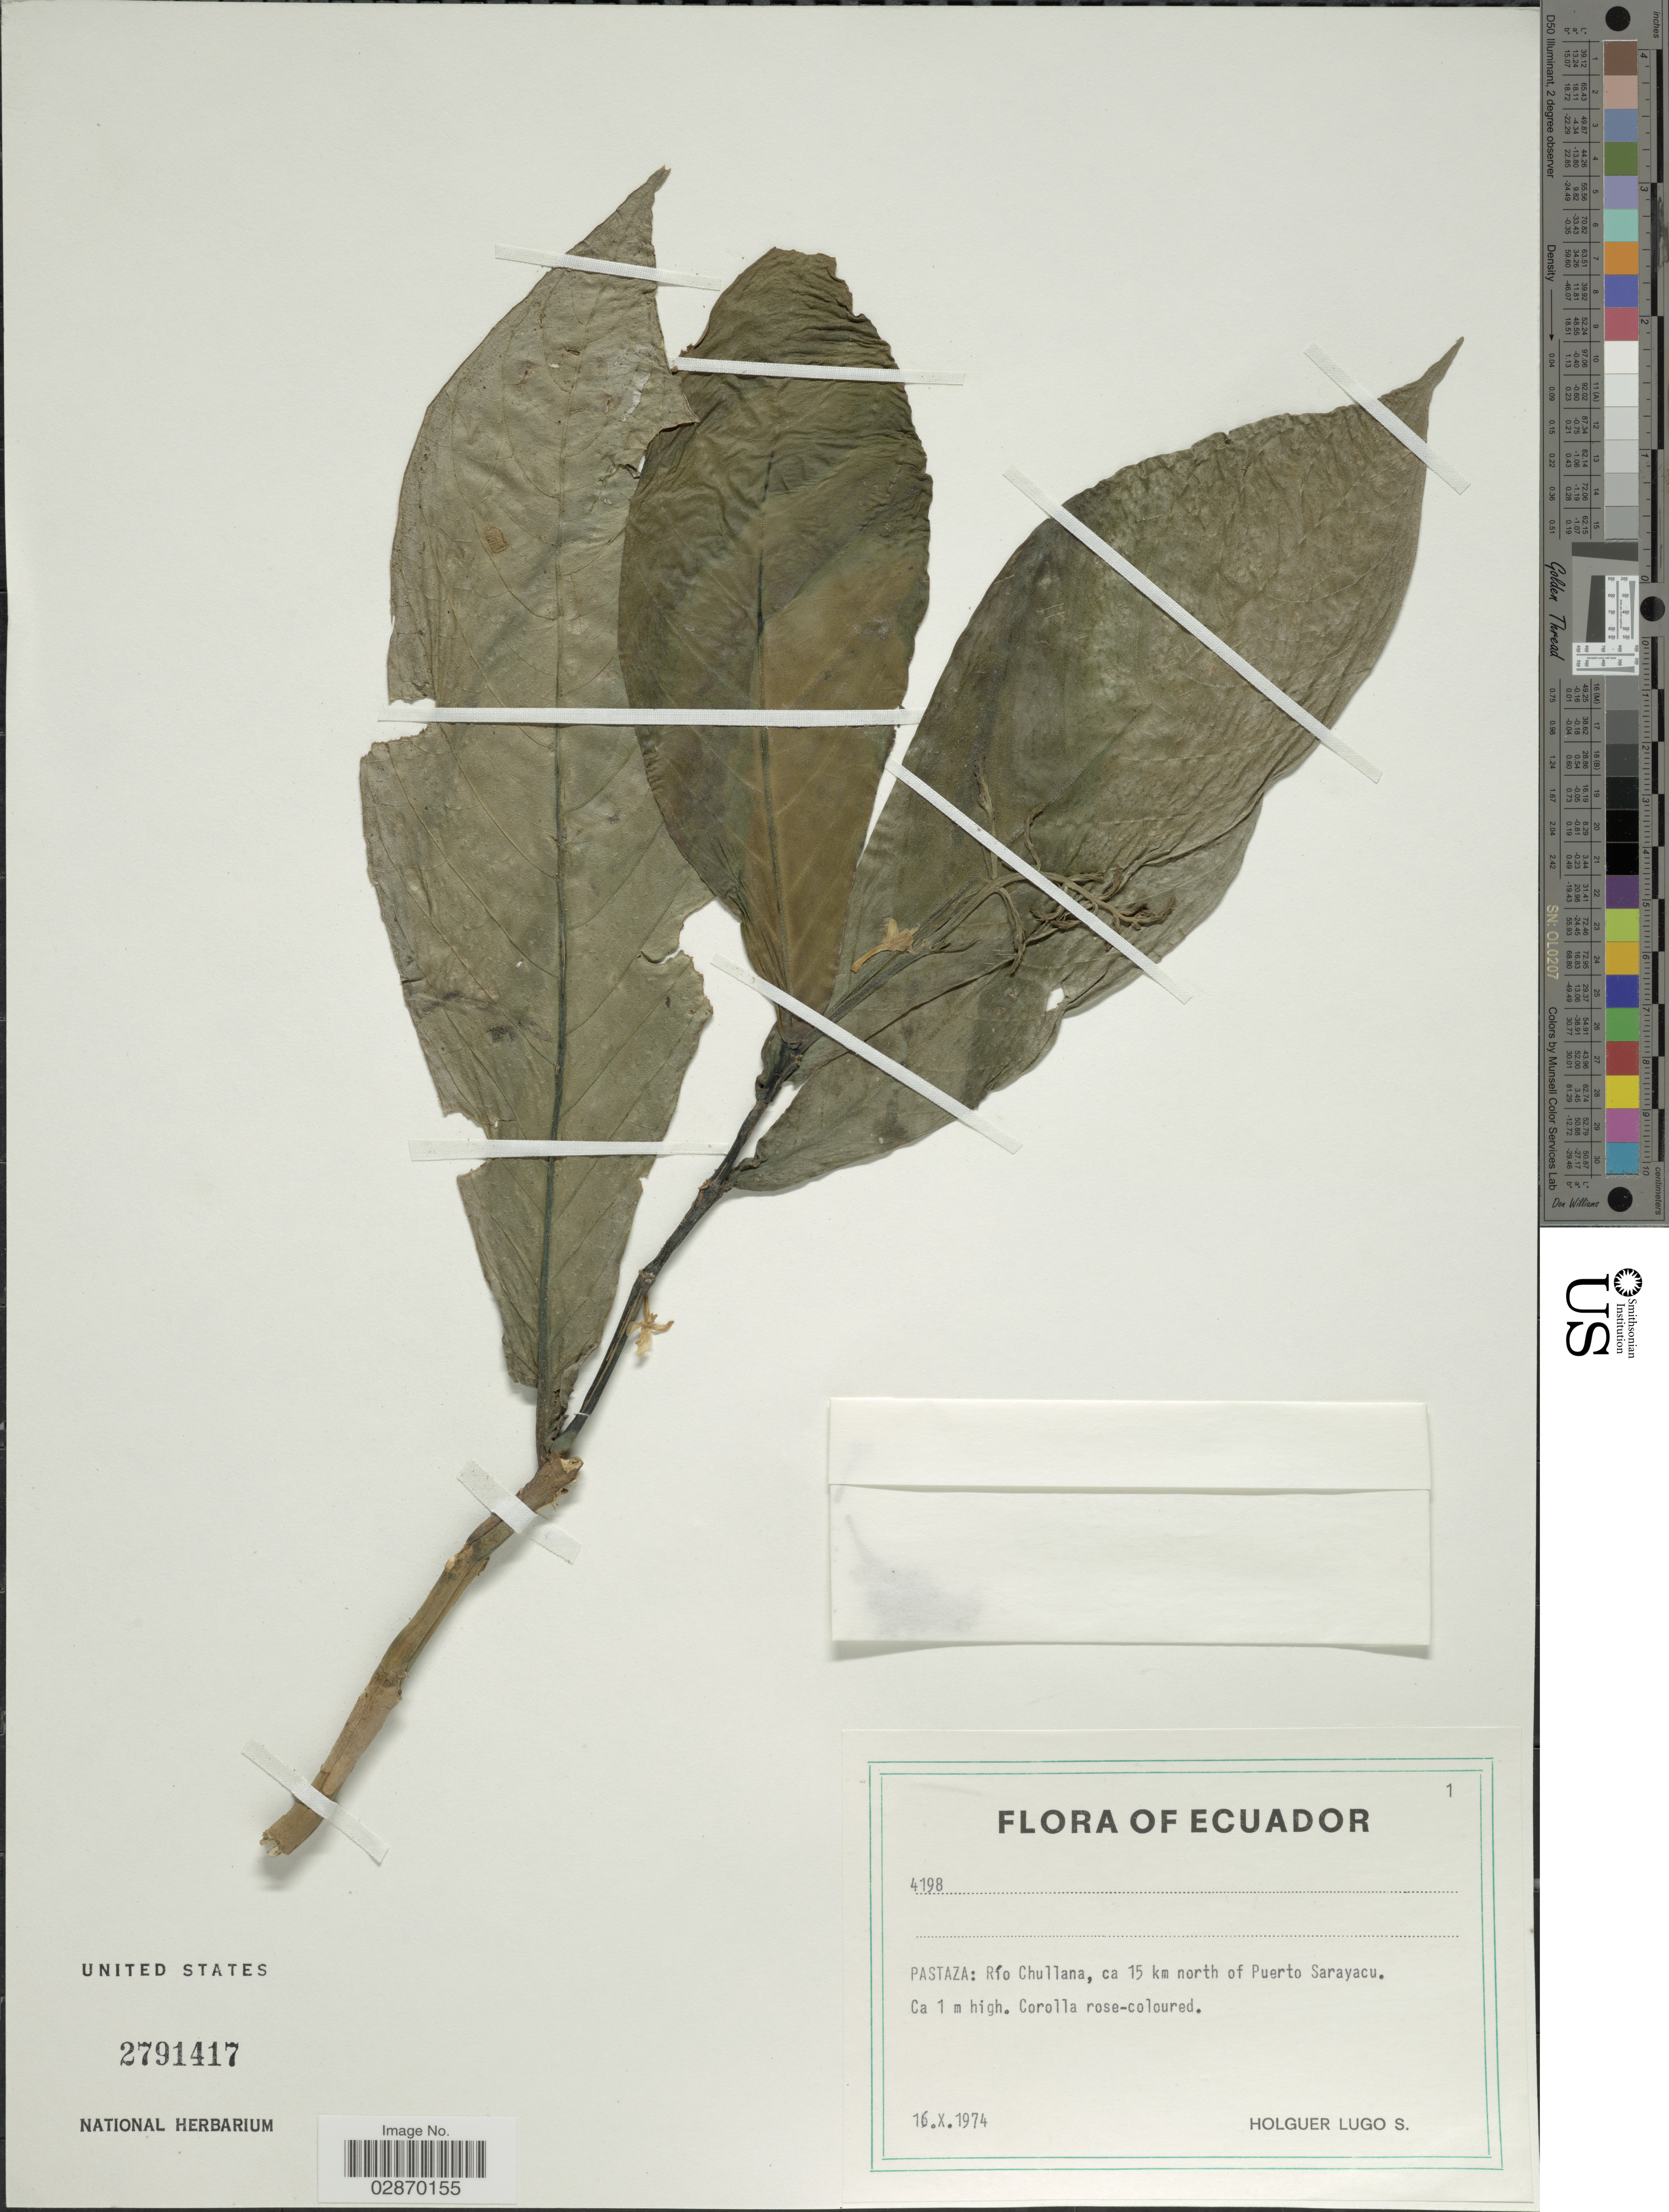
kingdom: Plantae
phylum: Tracheophyta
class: Magnoliopsida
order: Lamiales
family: Acanthaceae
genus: Pseuderanthemum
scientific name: Pseuderanthemum subauriculatum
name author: Mildbr.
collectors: H. Lugo S.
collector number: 4198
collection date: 1974-10-16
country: Ecuador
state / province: Pastaza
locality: Río Chullana, ca 15 km north of Puerto Sarayacu.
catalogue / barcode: US 2791417